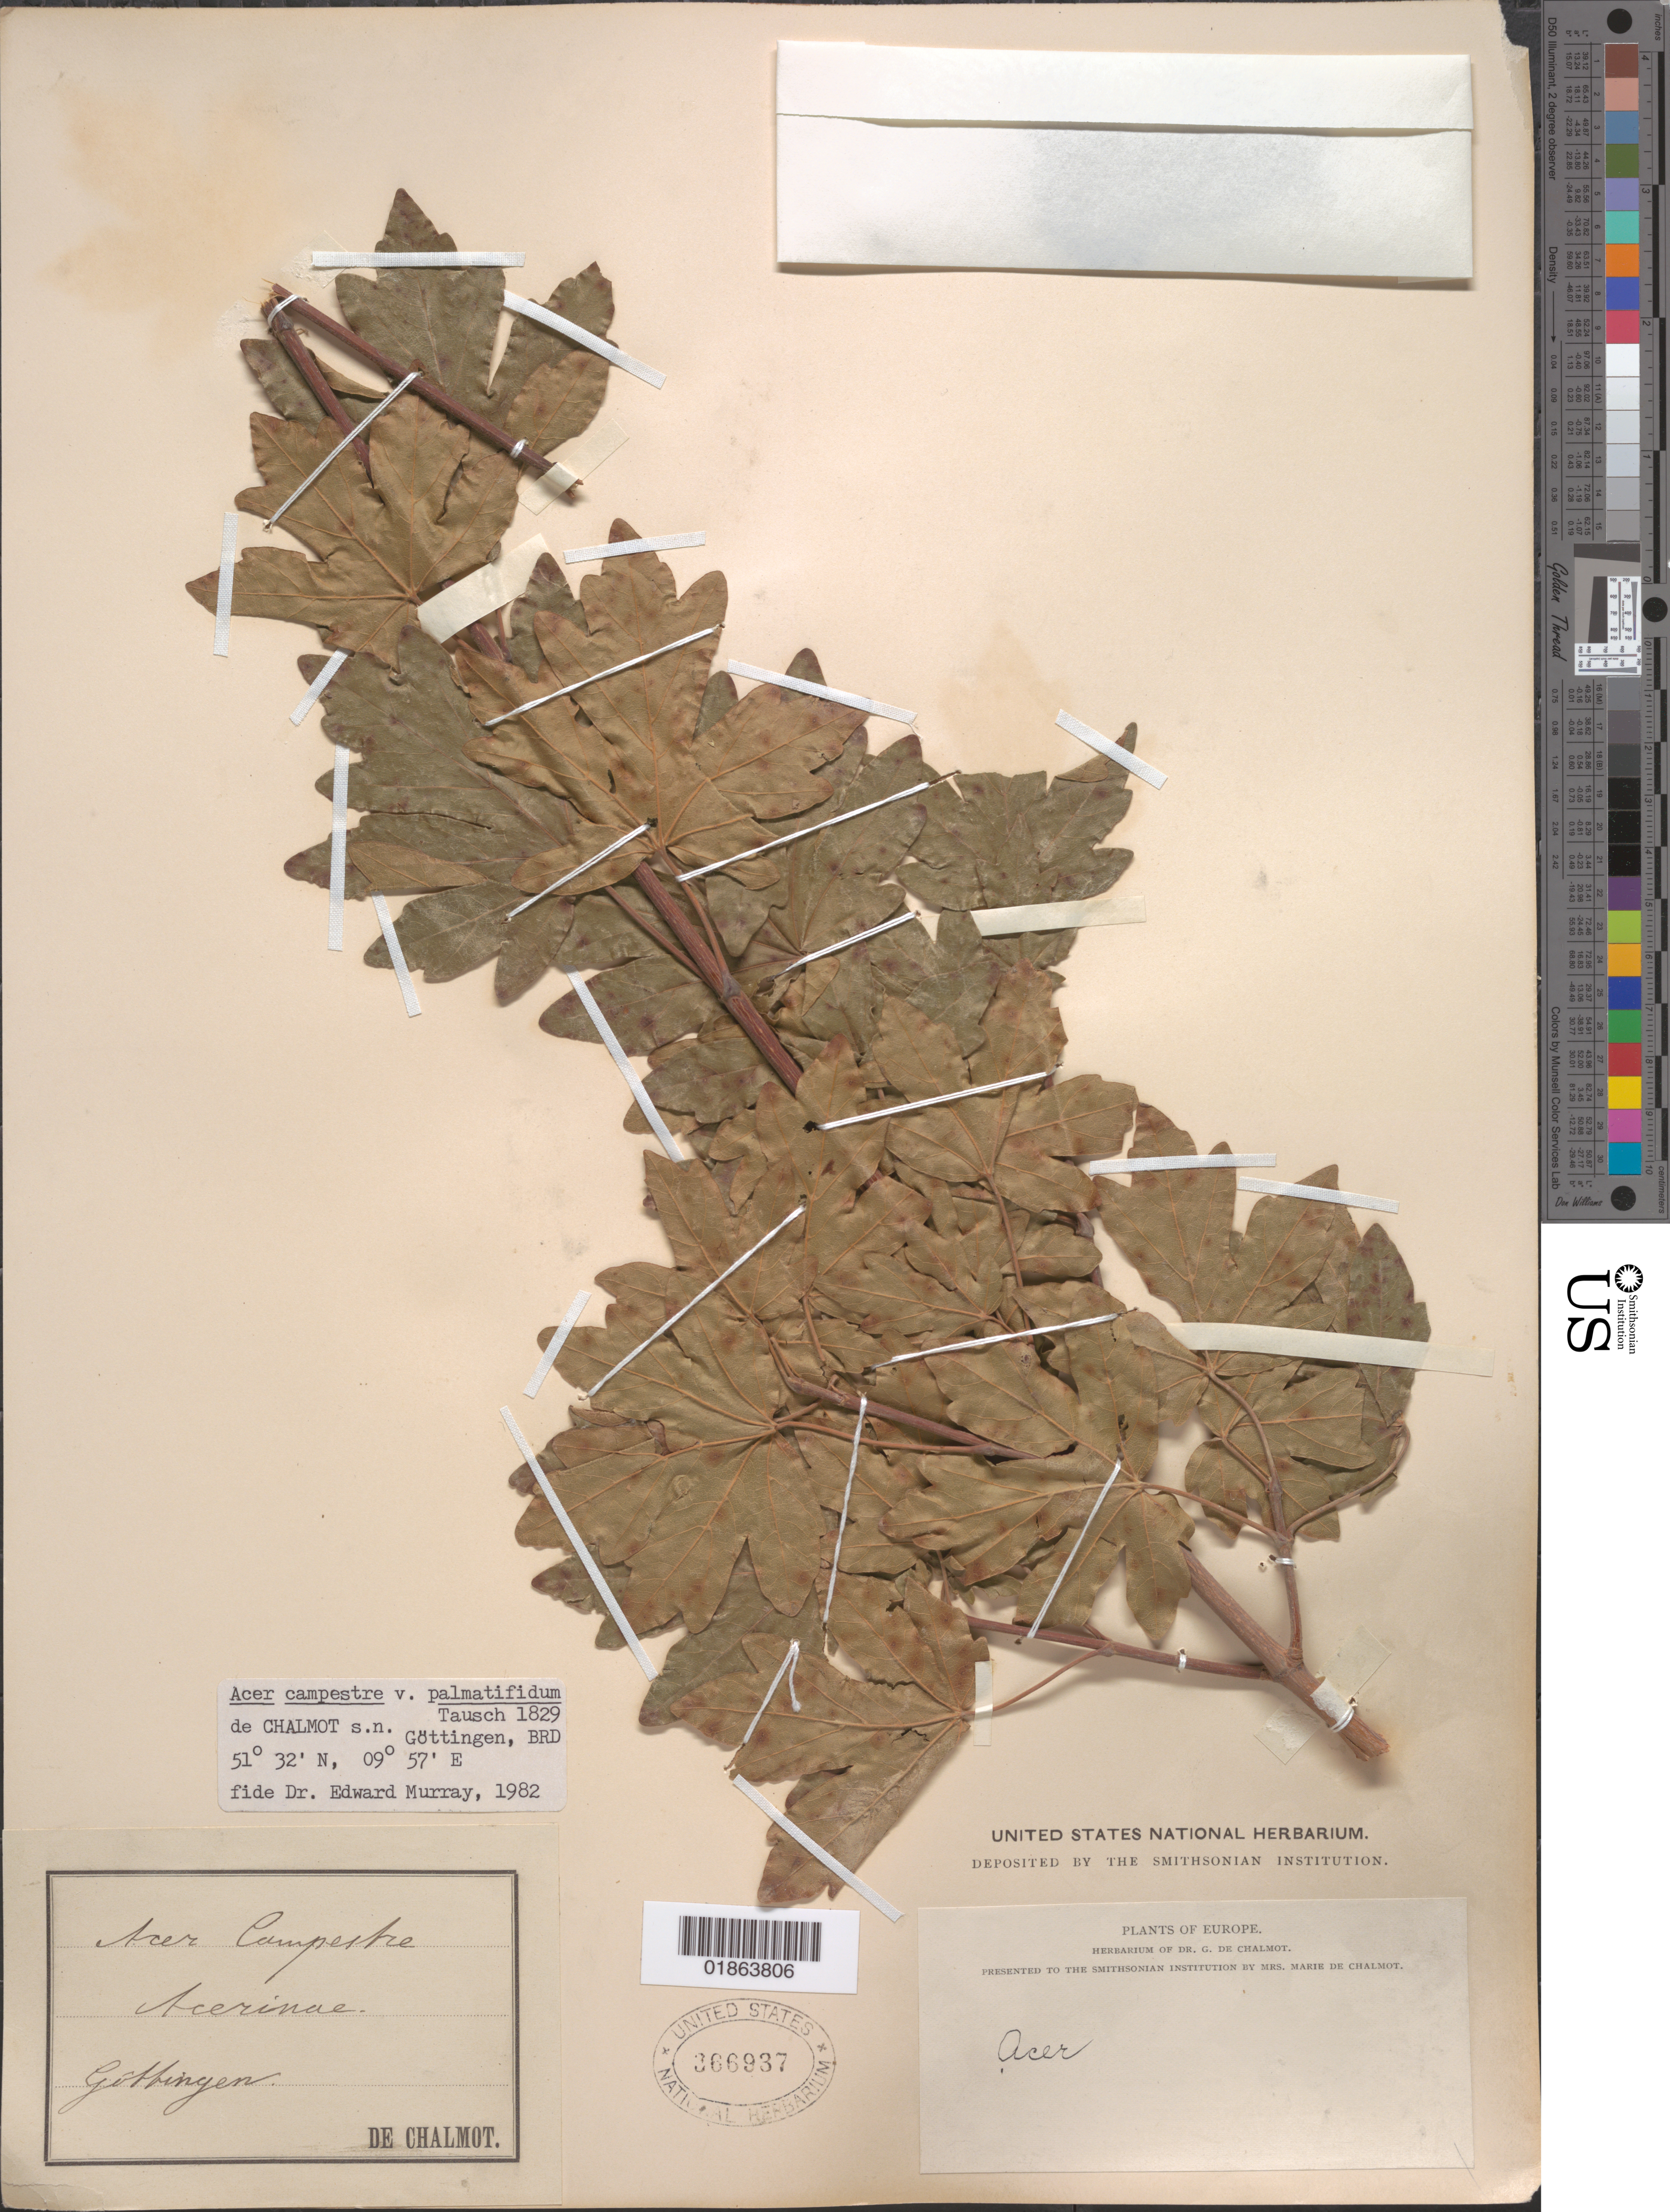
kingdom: Plantae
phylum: Tracheophyta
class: Magnoliopsida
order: Sapindales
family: Sapindaceae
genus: Acer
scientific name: Acer campestre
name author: L.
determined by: Murray, Edward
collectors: ex herb. G. de Chalmot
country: Germany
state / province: Niedersachsen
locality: Göttingen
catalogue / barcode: US 366937